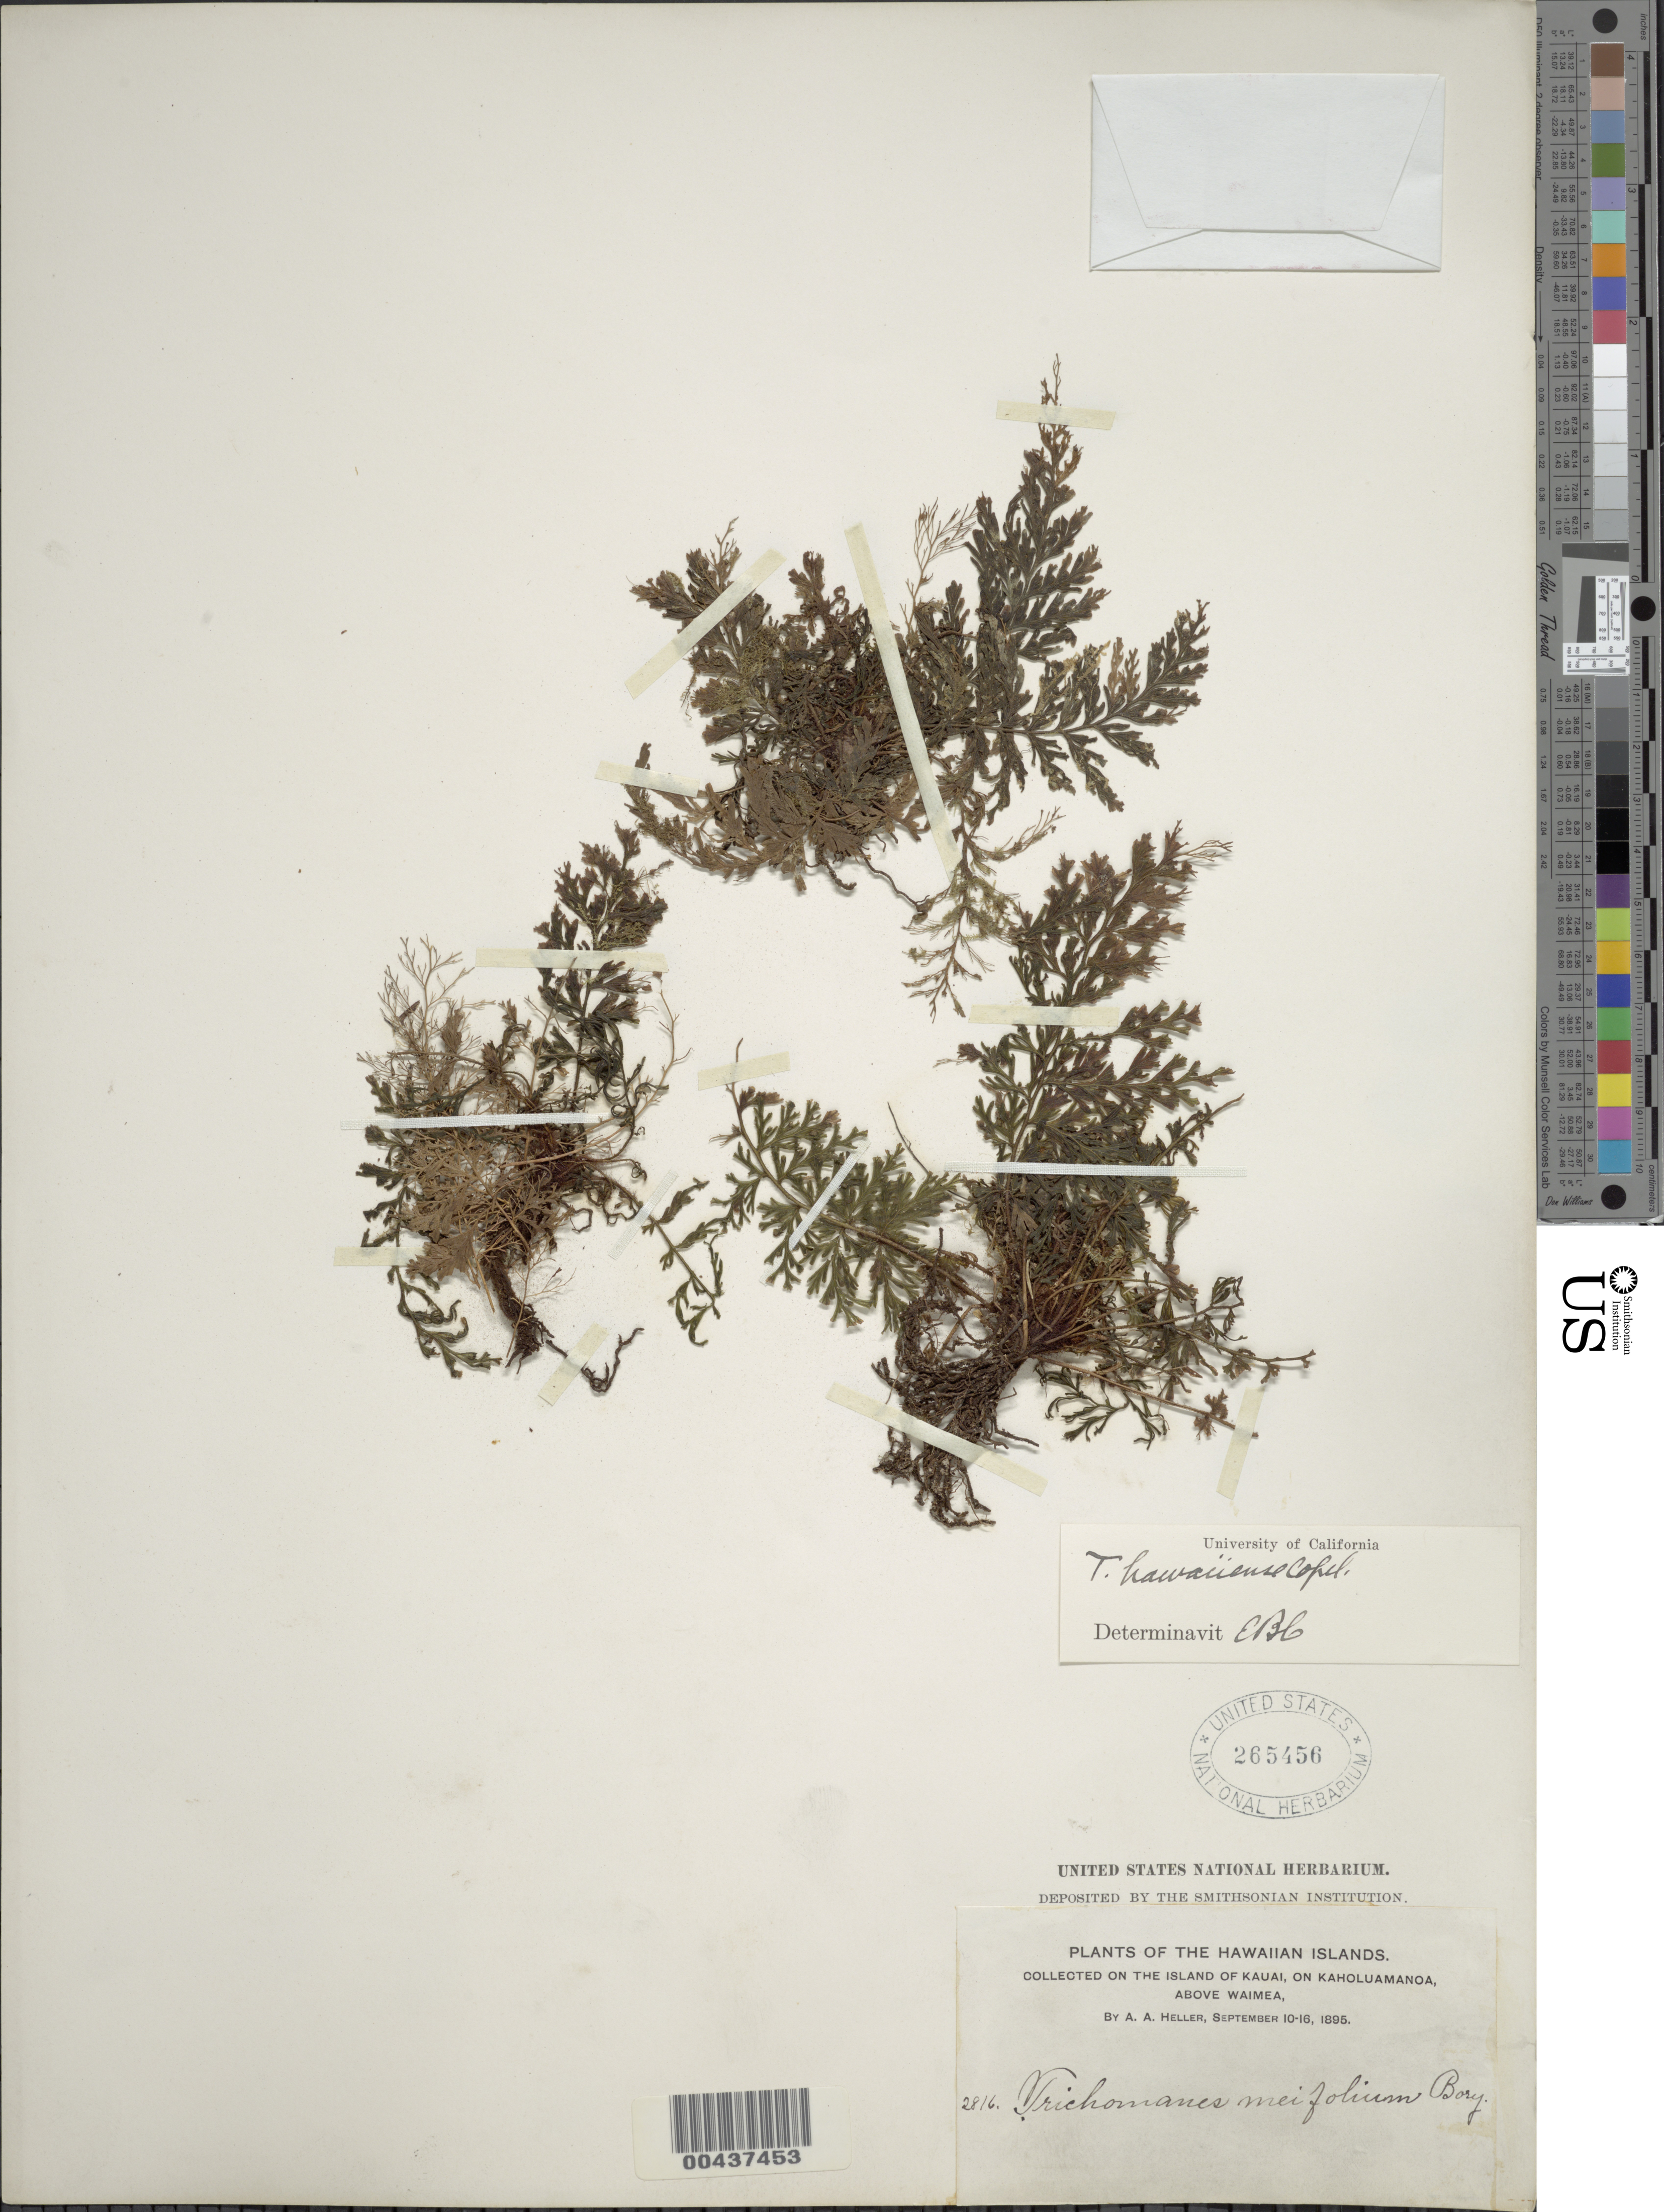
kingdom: Plantae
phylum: Tracheophyta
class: Polypodiopsida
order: Hymenophyllales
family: Hymenophyllaceae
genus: Callistopteris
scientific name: Callistopteris baldwinii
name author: (D.C. Eaton) Copel.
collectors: A. A. Heller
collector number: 2816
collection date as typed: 10 Sep 1895 to 16 Sep 1895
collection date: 1895-09-10/1895-09-16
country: United States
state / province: Hawaii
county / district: Kauai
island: Kaua'i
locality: Kauai, on Kaholuamanoa, above Waimea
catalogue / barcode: US 265456